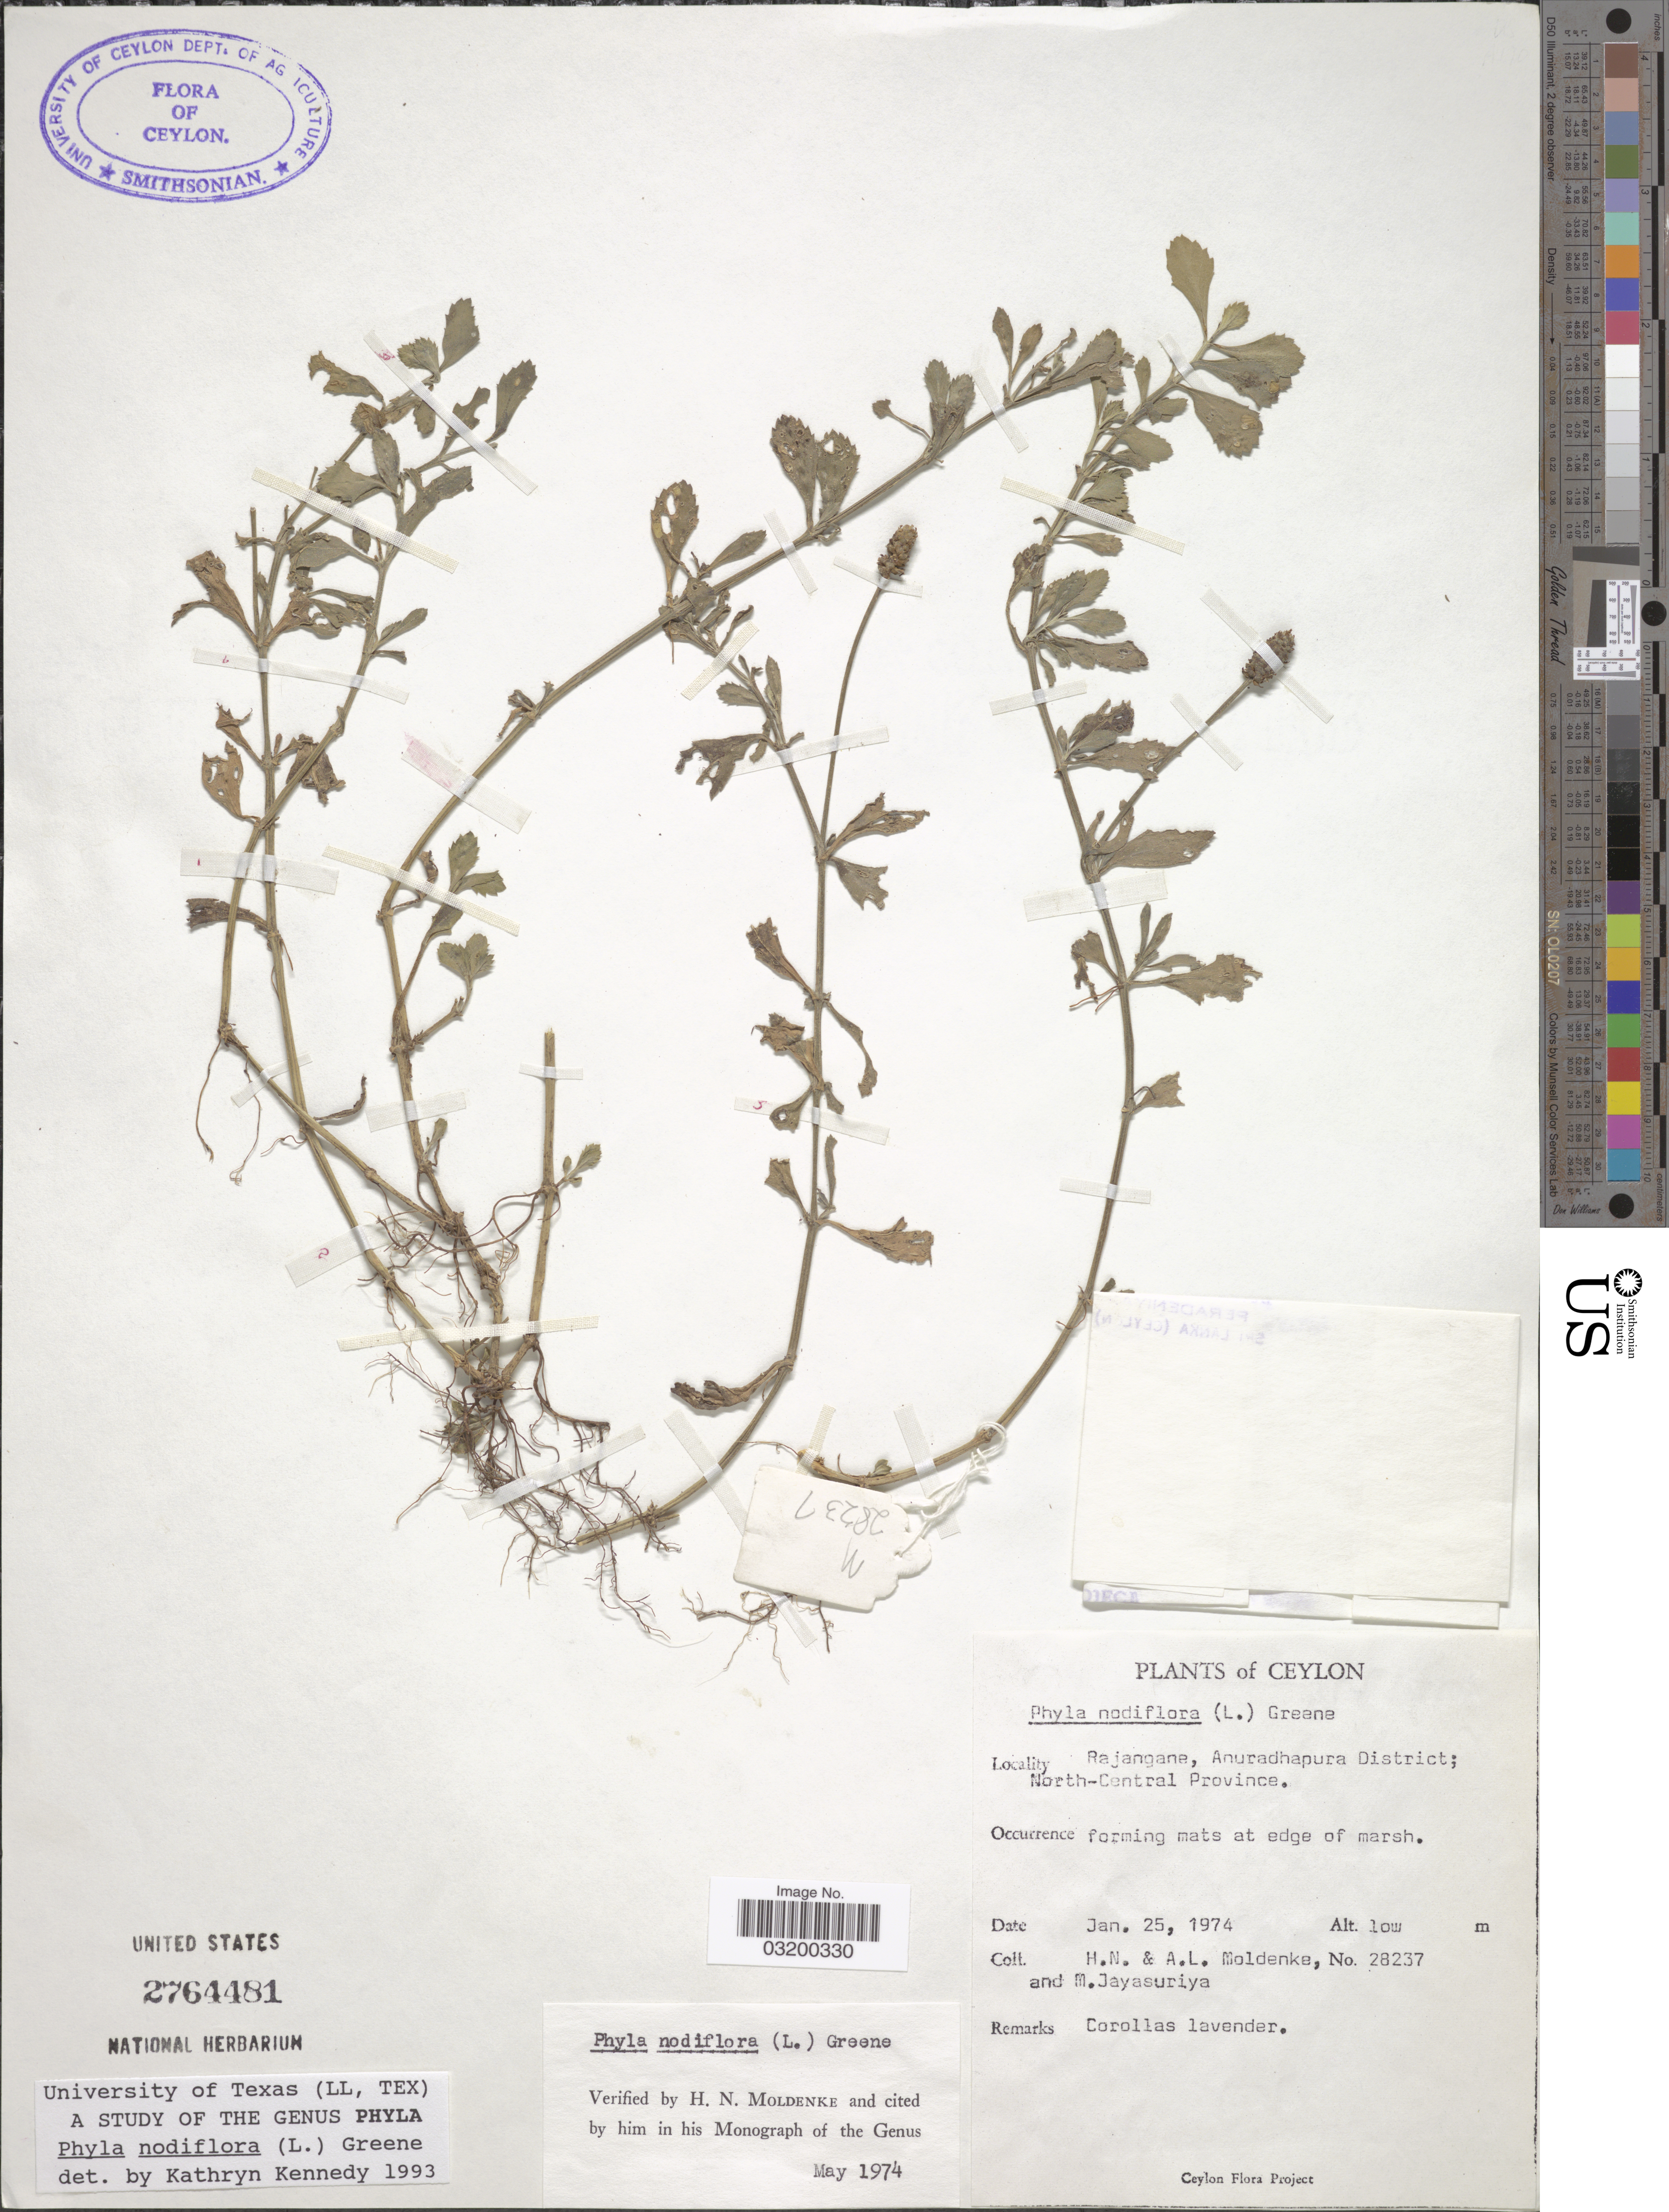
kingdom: Plantae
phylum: Tracheophyta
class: Magnoliopsida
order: Lamiales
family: Verbenaceae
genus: Phyla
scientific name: Phyla nodiflora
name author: (L.) Greene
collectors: H. N. Moldenke, A. L. Moldenke & M. Jayasuriya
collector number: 28237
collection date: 1974-01-25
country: Sri Lanka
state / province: North Central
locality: Ceylon. Rajangane, Anuradhapura District.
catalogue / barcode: US 2764481